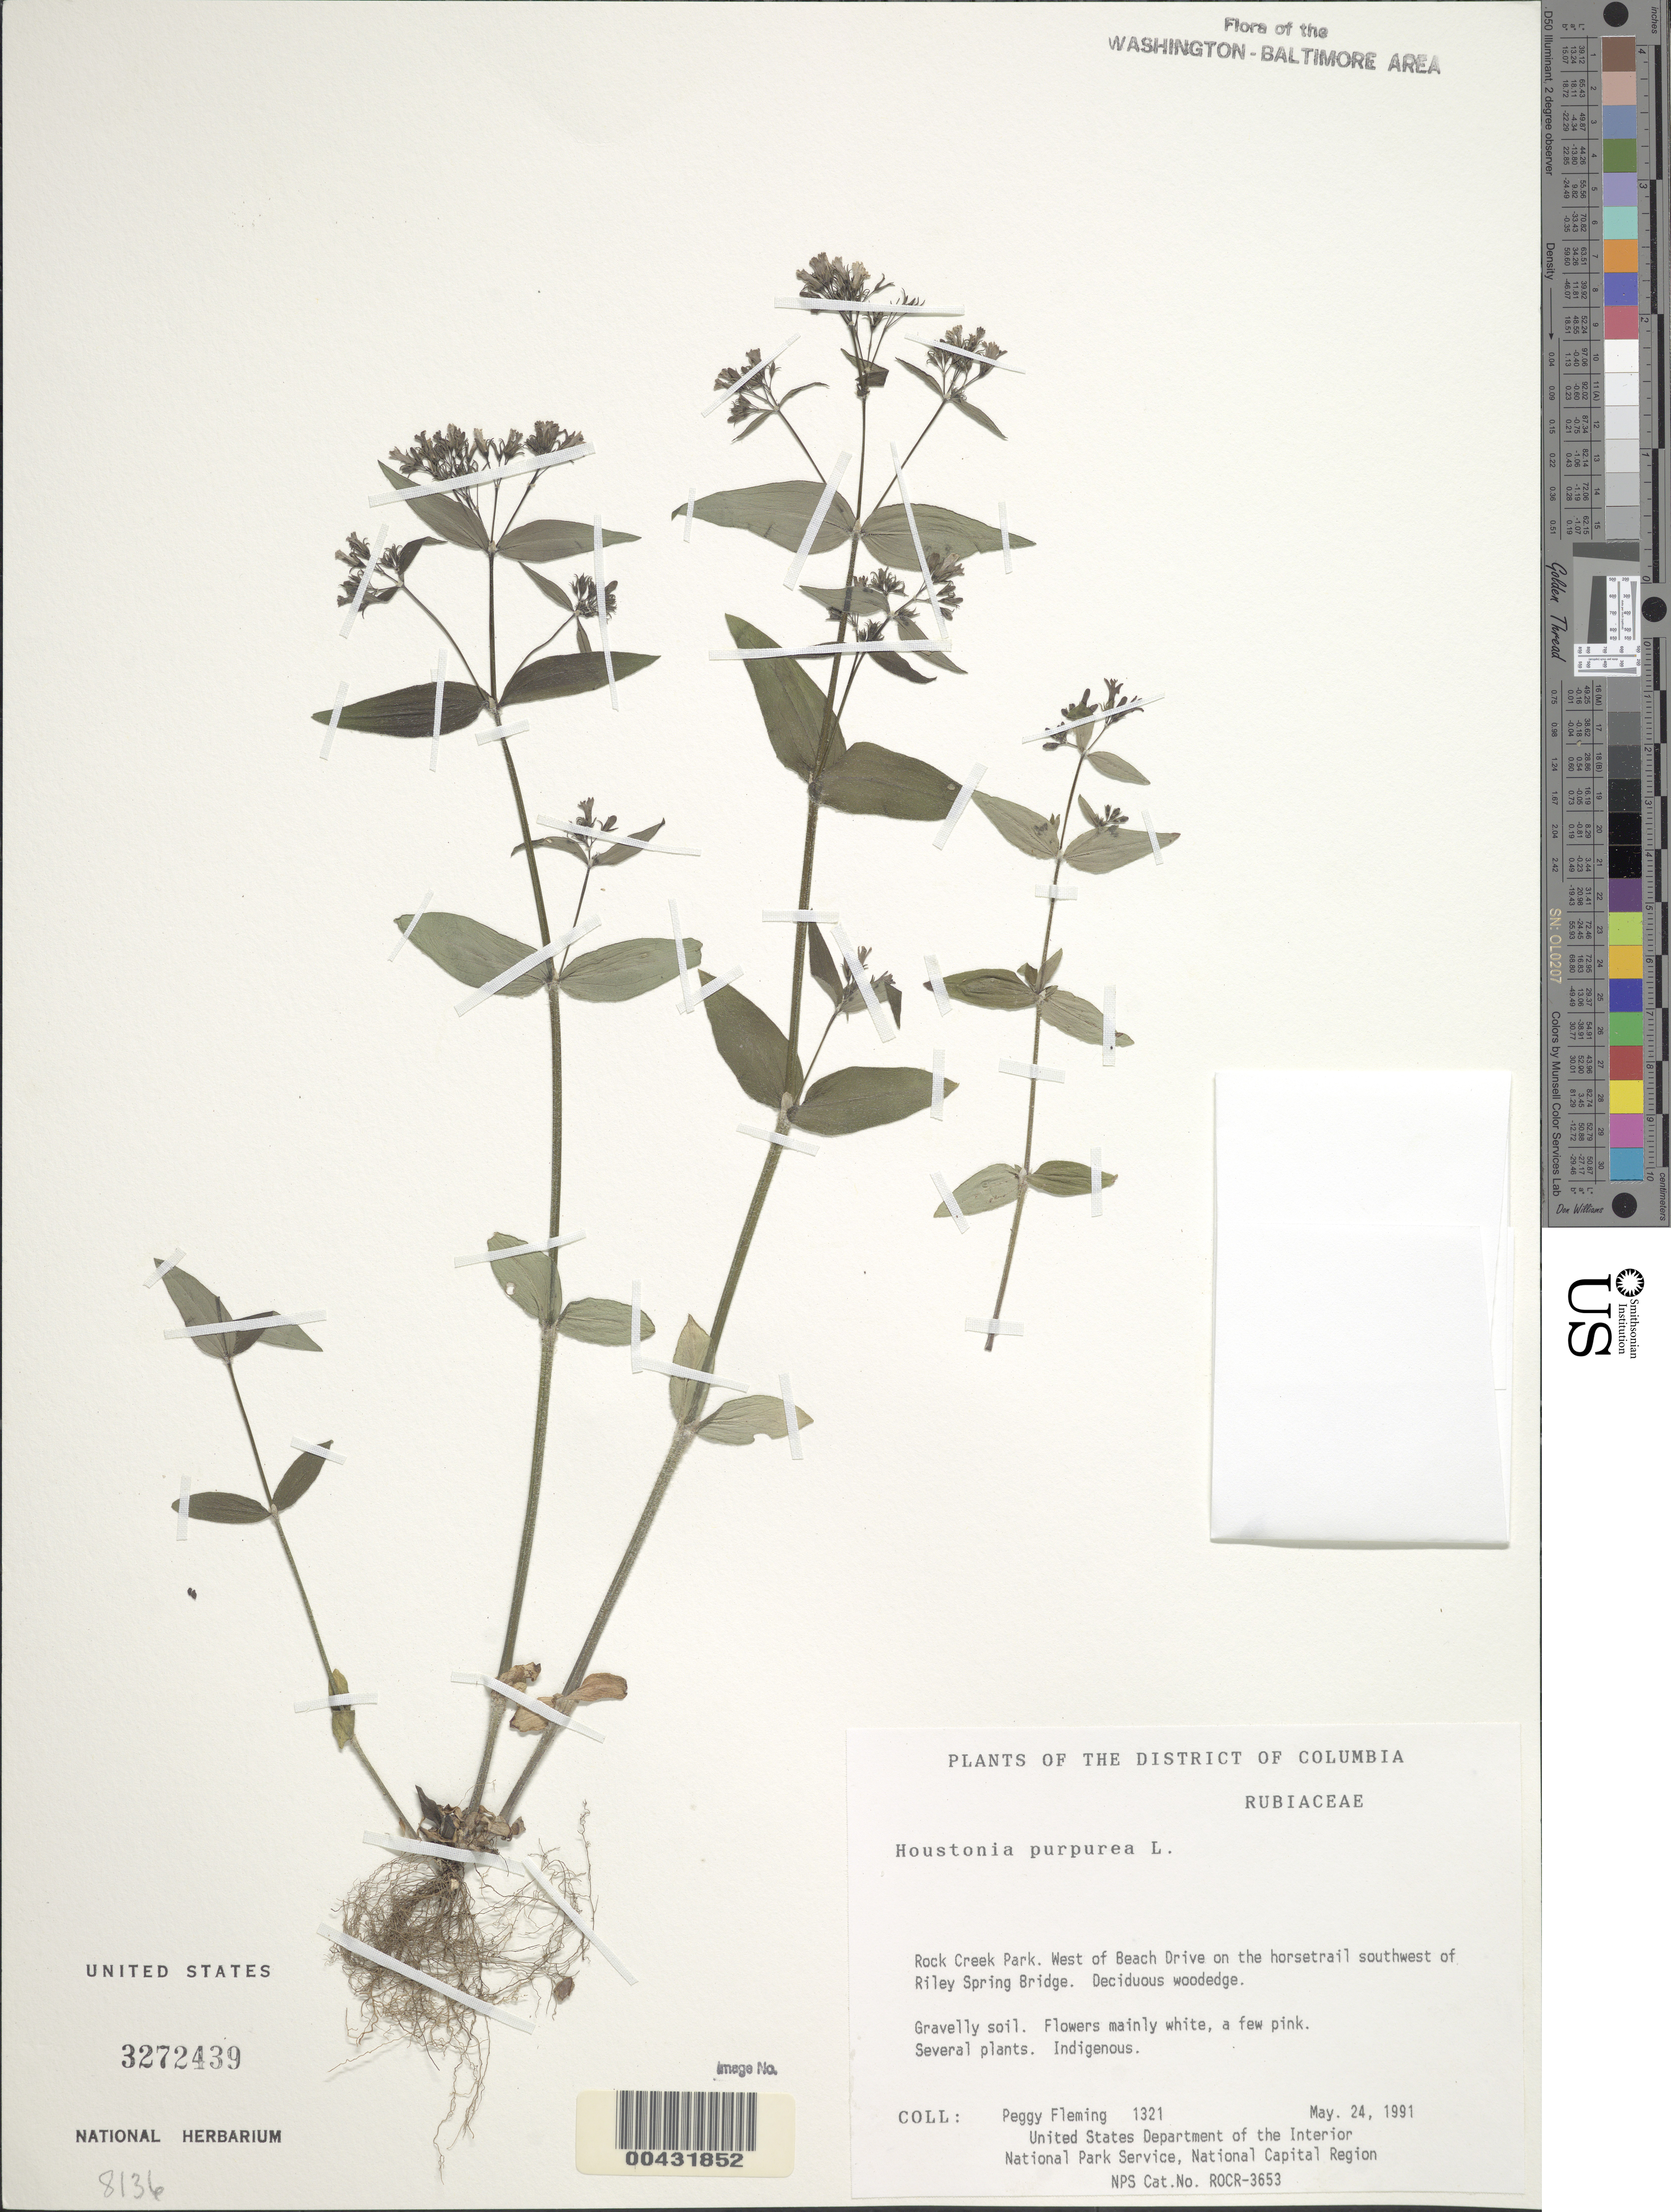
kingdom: Plantae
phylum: Tracheophyta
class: Magnoliopsida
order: Gentianales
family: Rubiaceae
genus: Houstonia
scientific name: Houstonia purpurea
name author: L.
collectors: P. Fleming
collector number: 1321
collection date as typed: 24 May 1991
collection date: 1991-05-24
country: United States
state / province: District of Columbia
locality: Rock Creek Park, W of Beach Drive, along the horsetrail SW of Riley Spring Bridge Rock Creek Park and Vicinity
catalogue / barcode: US 3272439